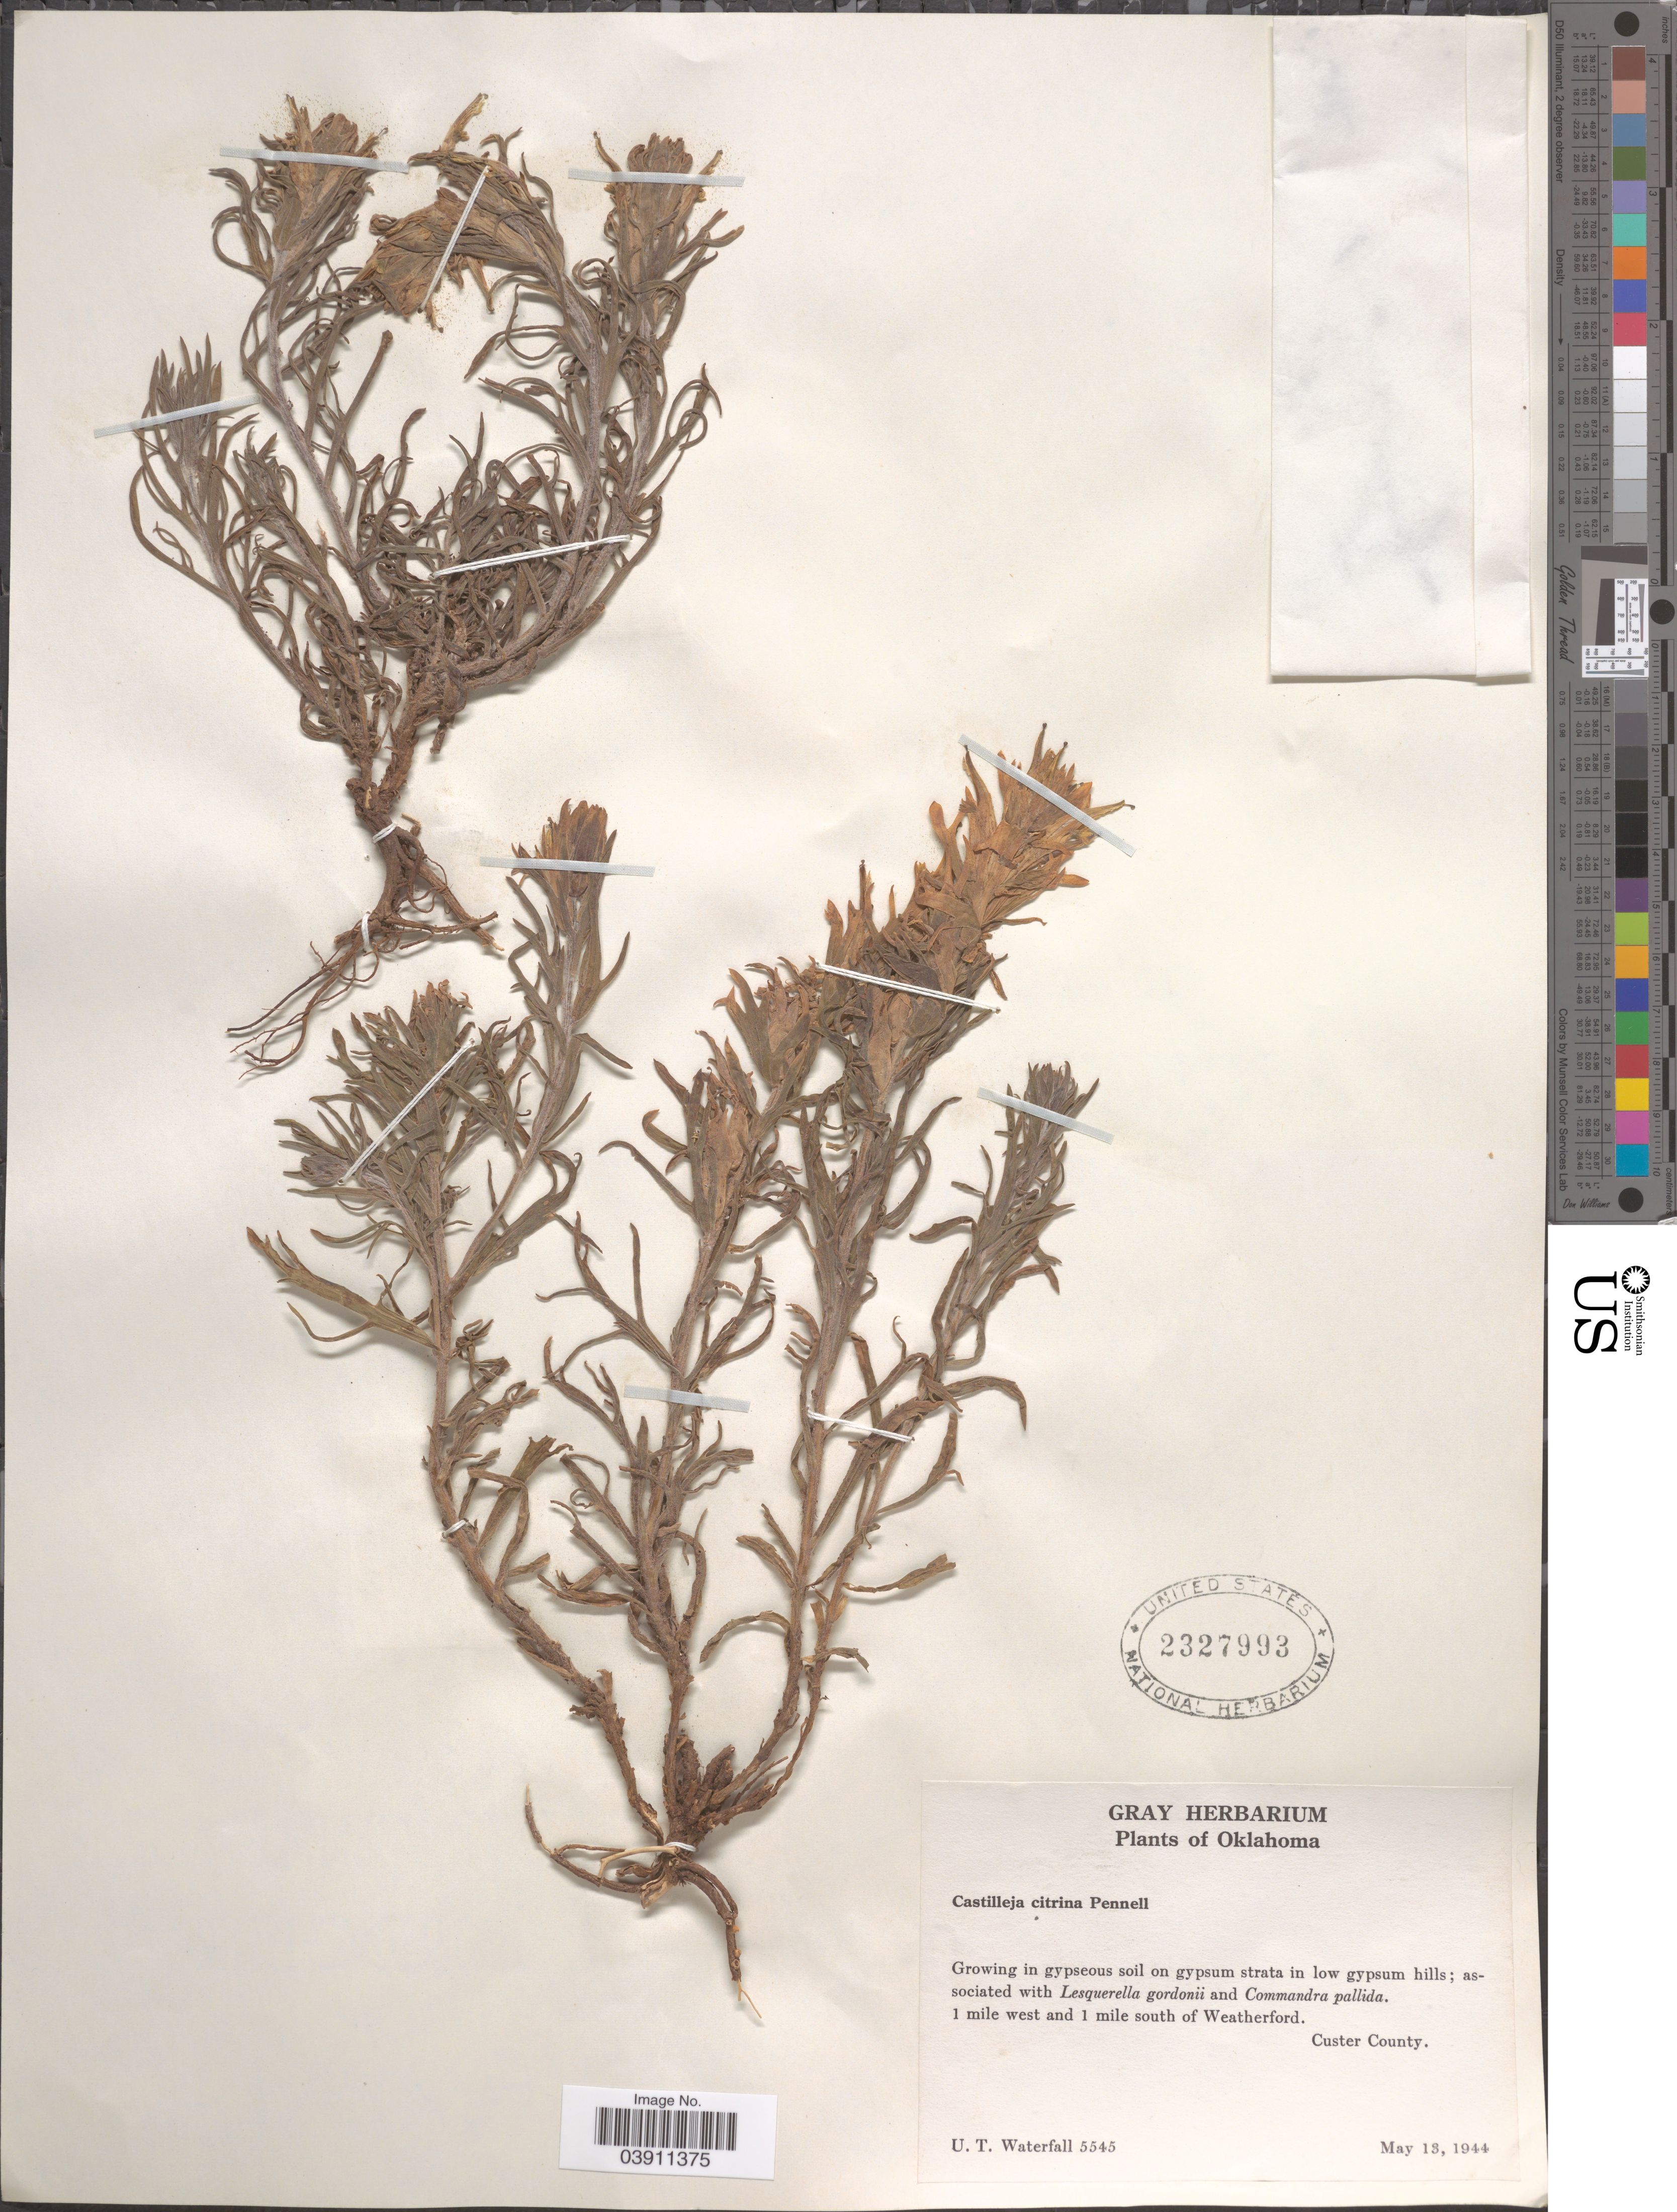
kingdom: Plantae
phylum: Tracheophyta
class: Magnoliopsida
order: Lamiales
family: Orobanchaceae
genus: Castilleja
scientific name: Castilleja citrina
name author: Pennell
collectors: U. T. Waterfall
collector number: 5545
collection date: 1944-05-13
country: United States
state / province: Oklahoma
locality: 1 mile west and 1 mile south of Weatherford. Custer County.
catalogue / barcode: US 2327993